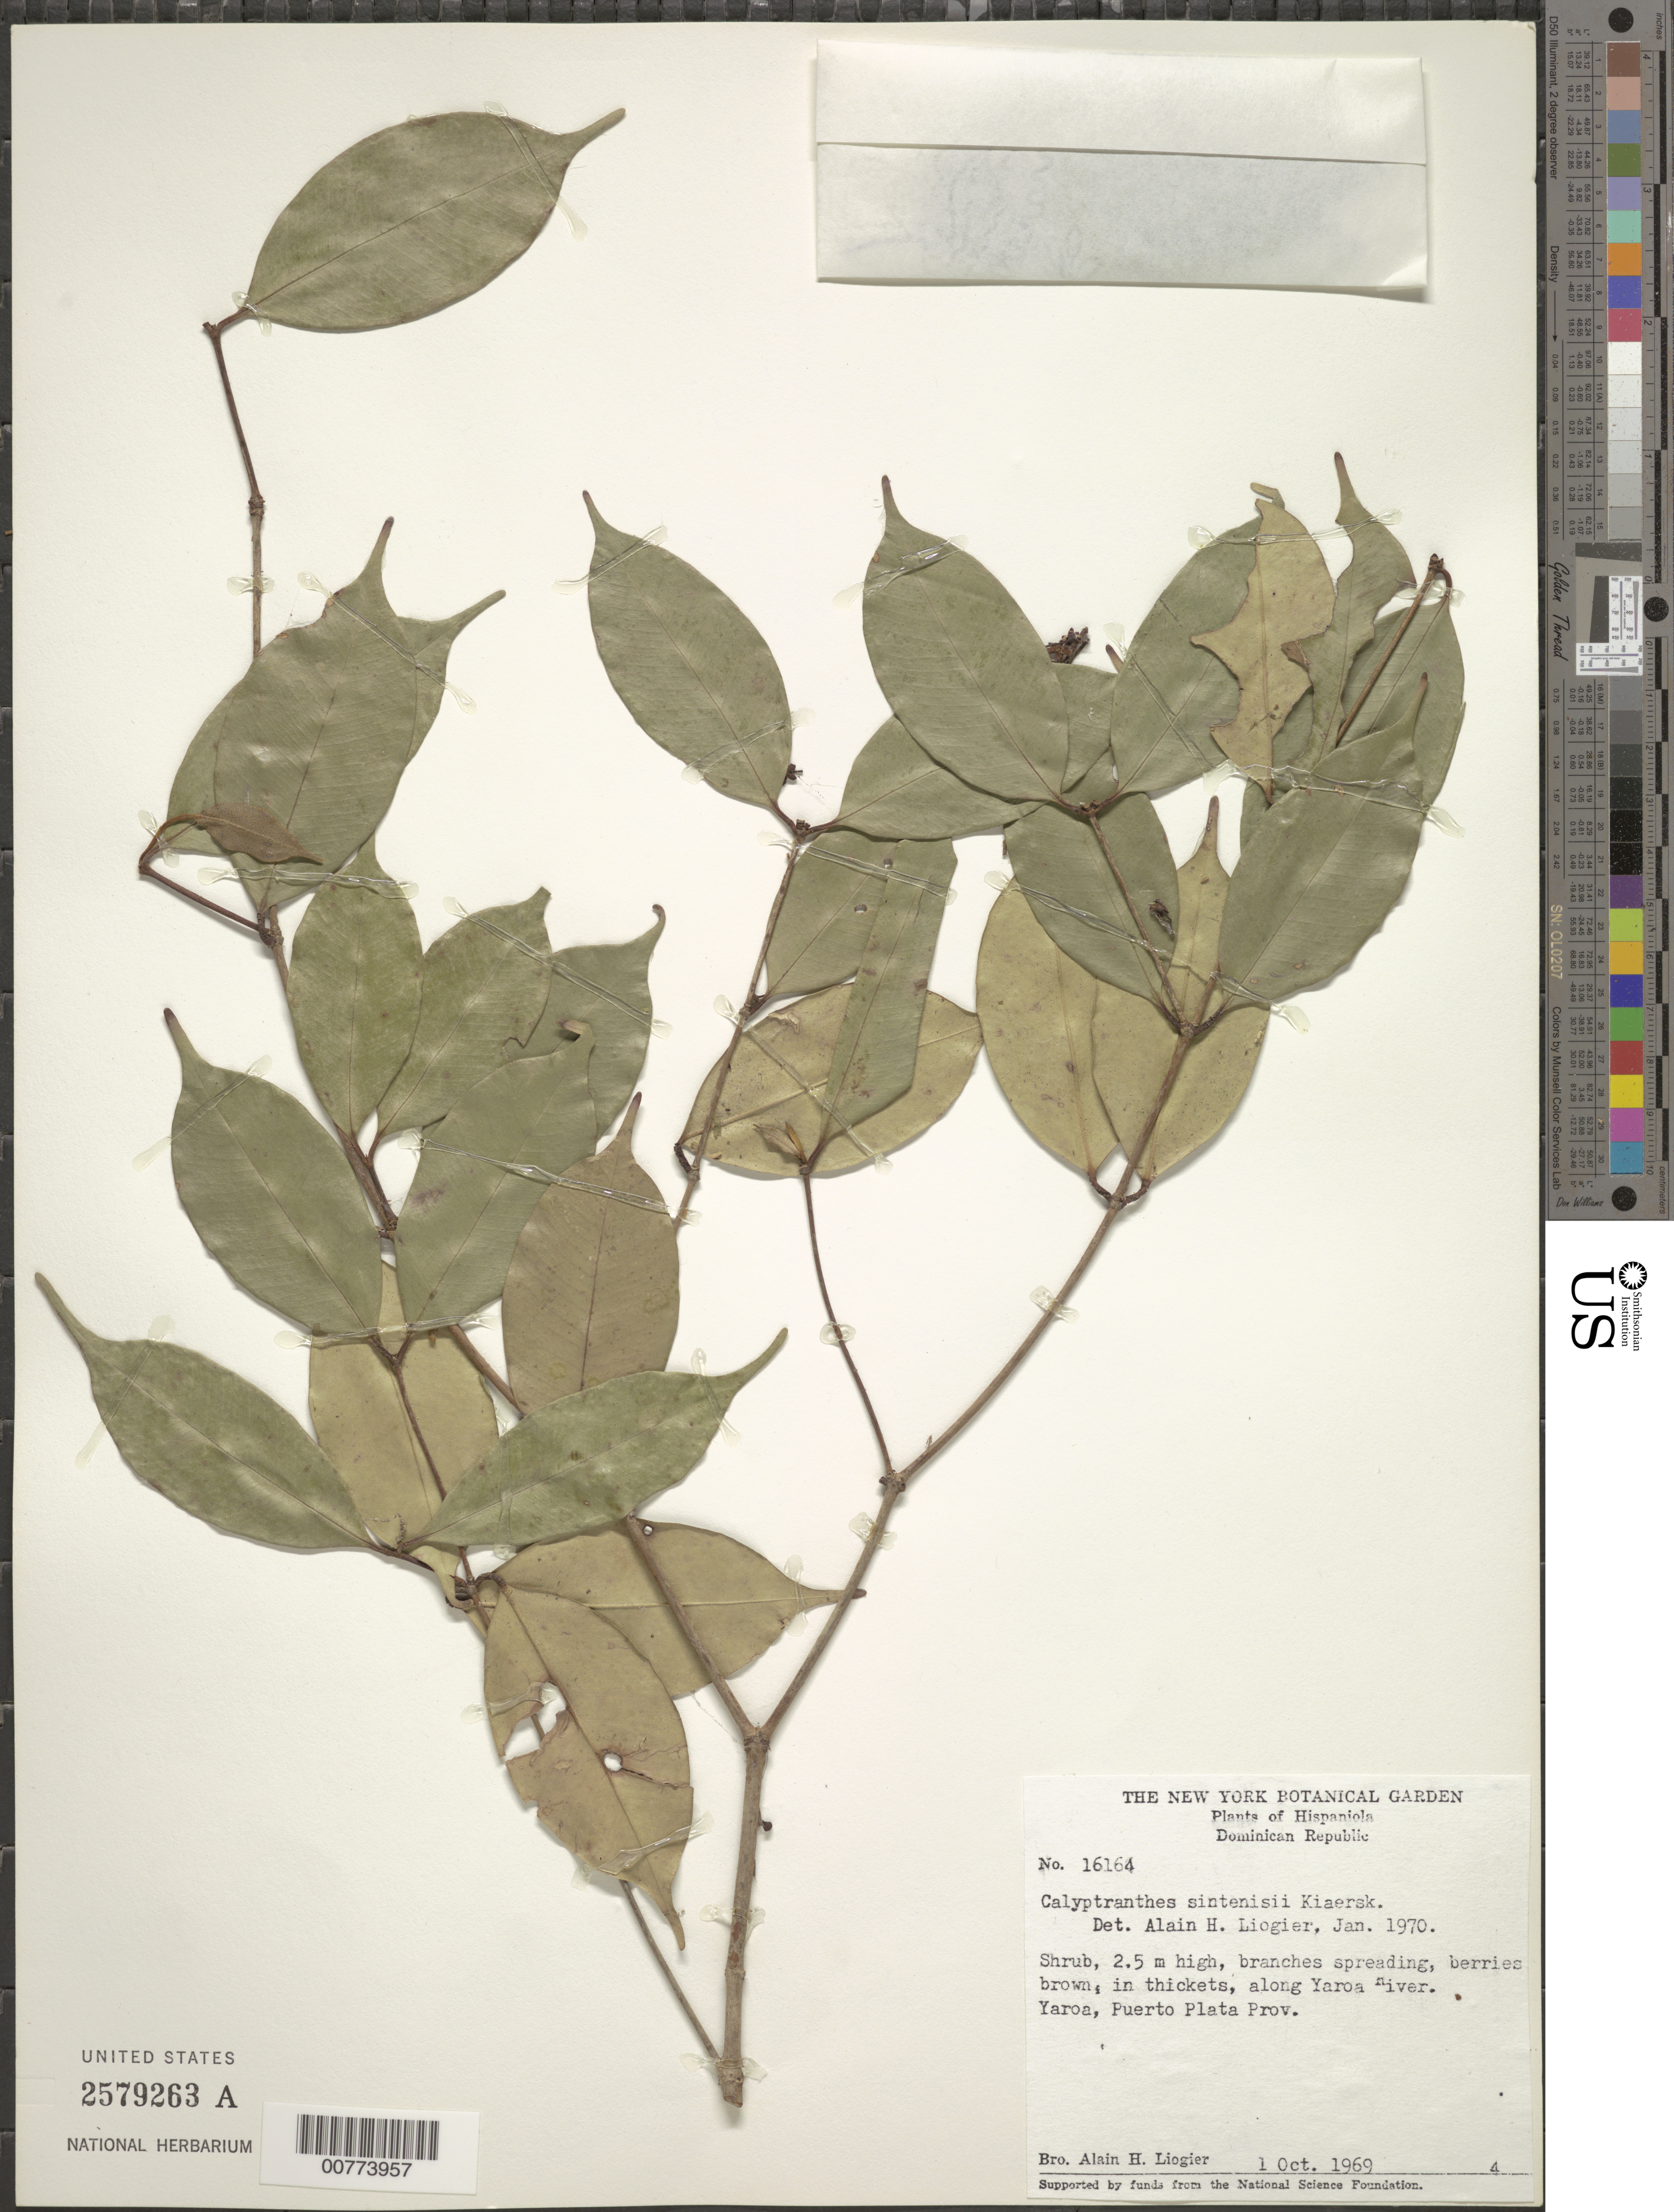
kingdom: Plantae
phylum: Tracheophyta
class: Magnoliopsida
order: Myrtales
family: Myrtaceae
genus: Myrcia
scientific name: Myrcia neosintenisii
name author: K. Campbell & Peguero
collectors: A. H. Liogier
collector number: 16164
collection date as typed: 01 Oct 1969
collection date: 1969-10-01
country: Dominican Republic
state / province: Puerto Plata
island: Hispaniola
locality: Yaroa, along Yaroa River.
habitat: In thickets.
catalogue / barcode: US 2579263A